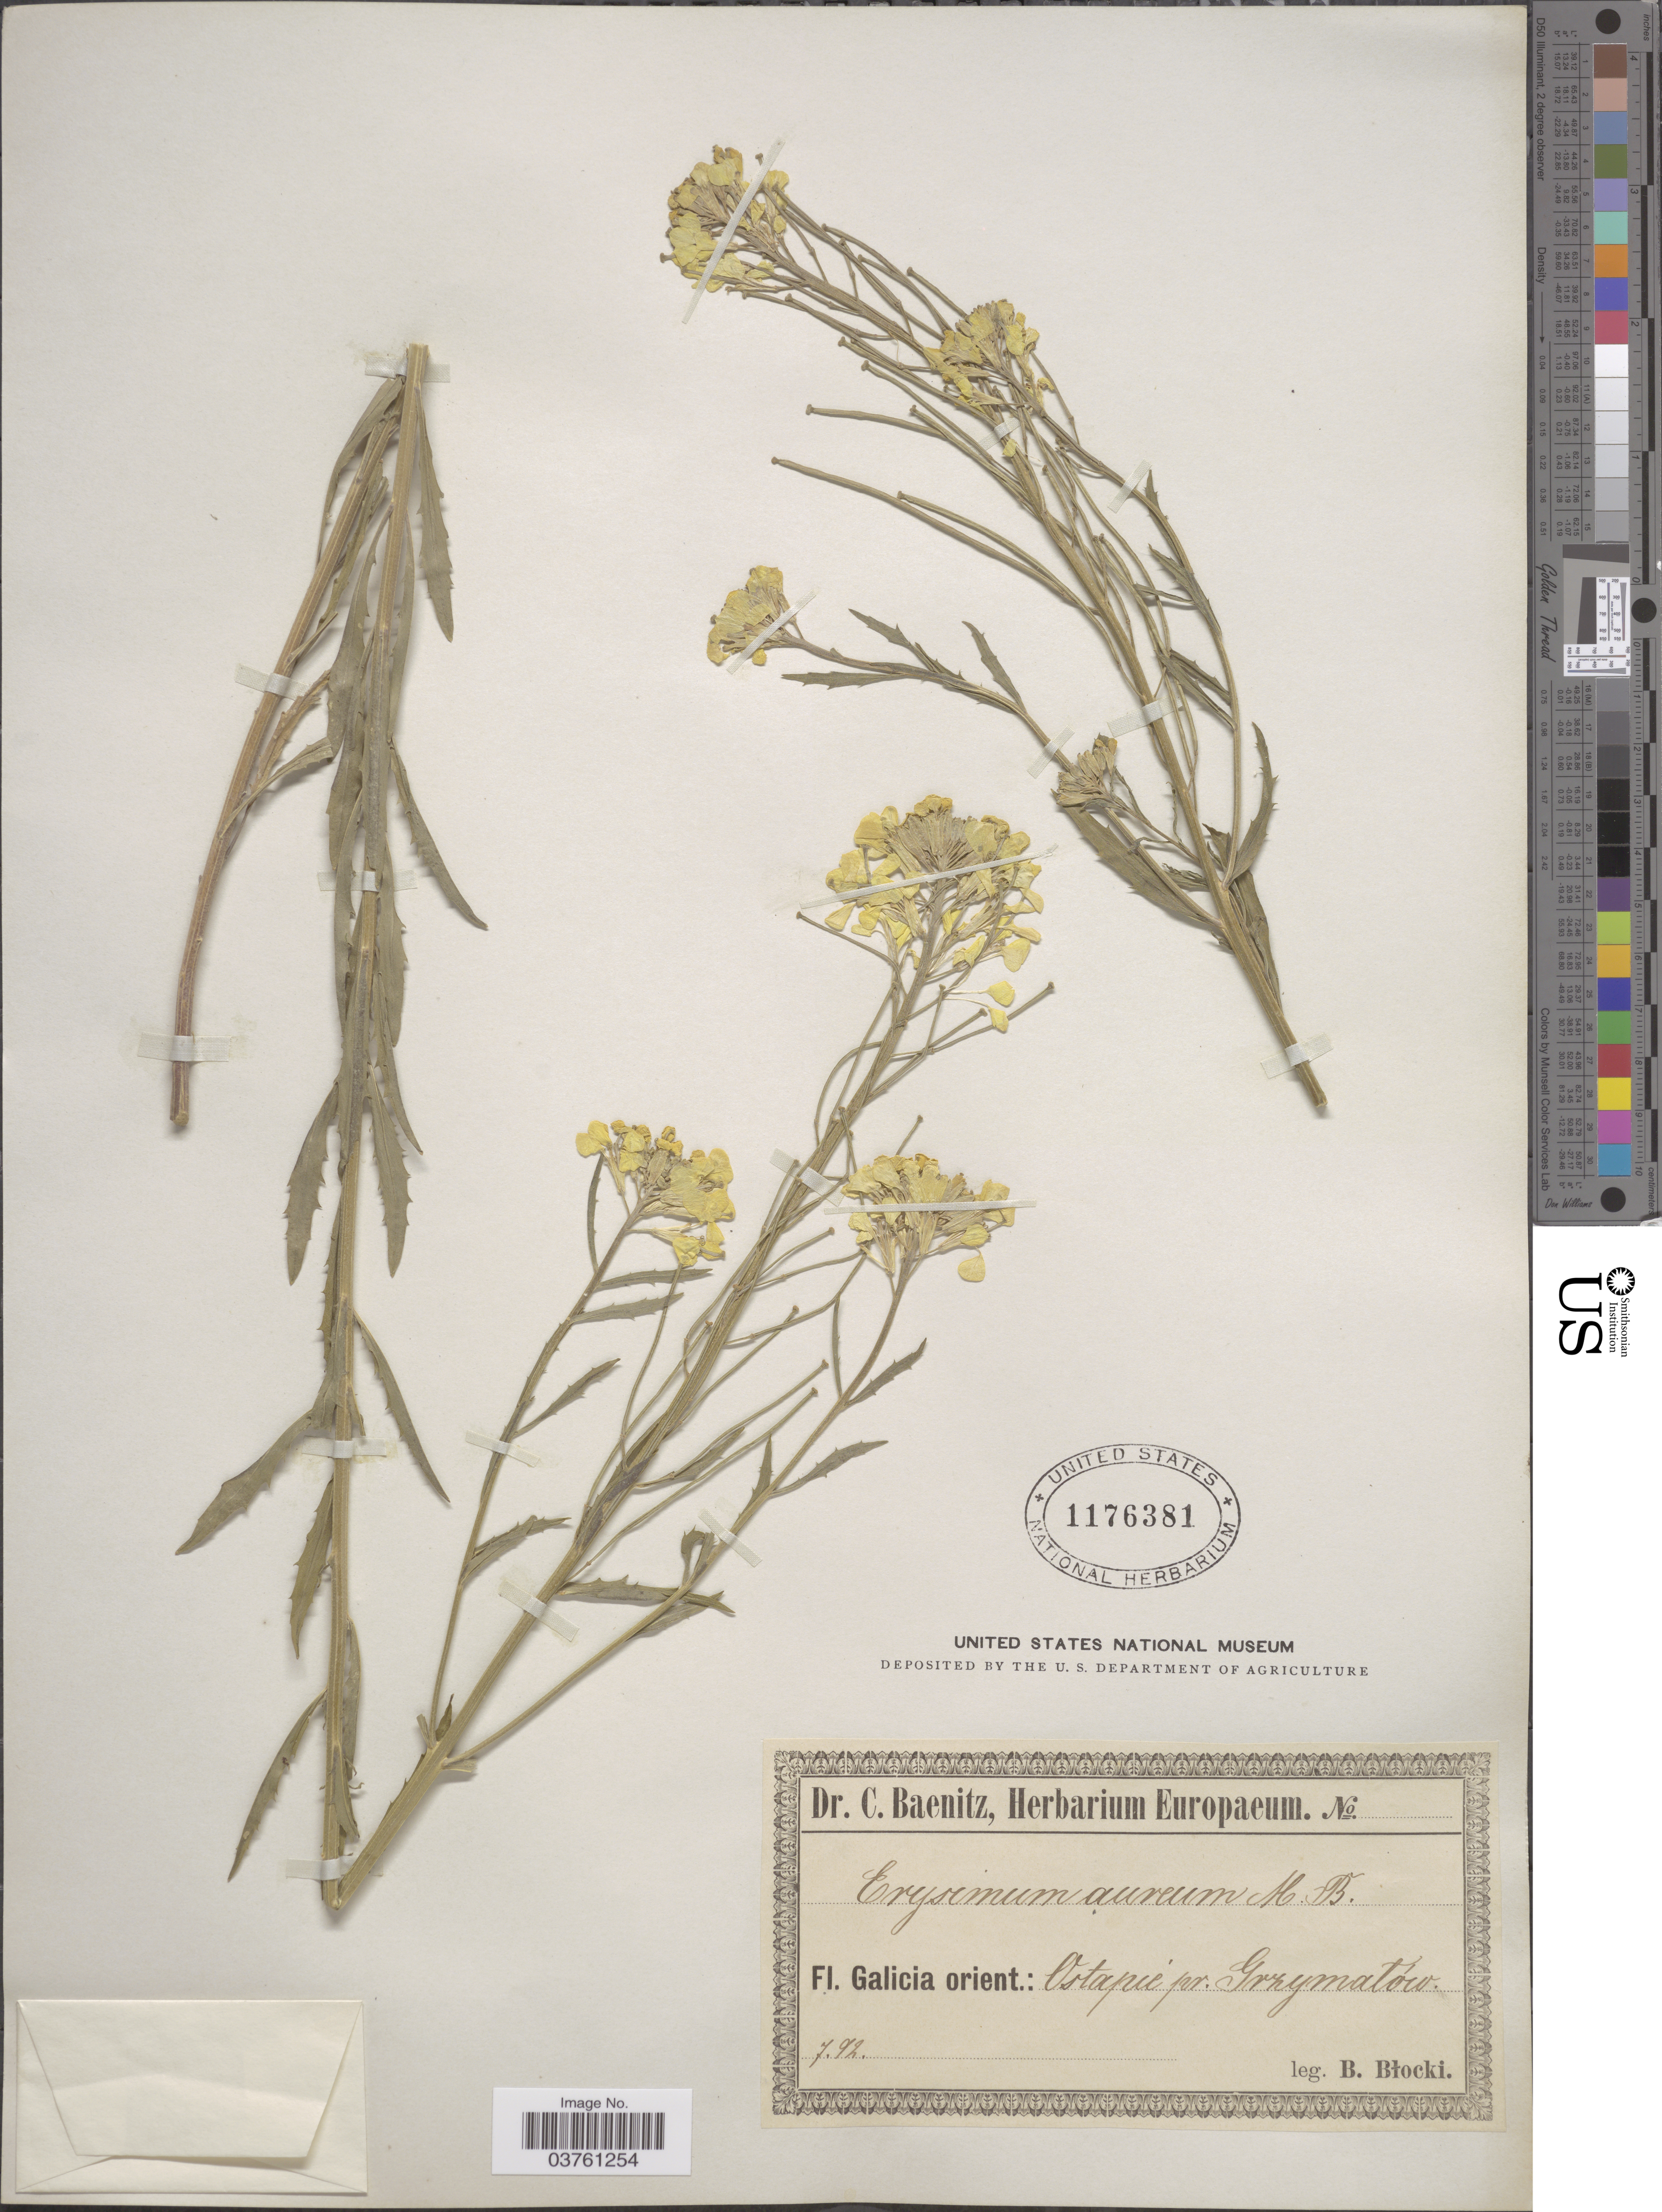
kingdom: Plantae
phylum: Tracheophyta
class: Magnoliopsida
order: Brassicales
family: Brassicaceae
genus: Erysimum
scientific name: Erysimum aureum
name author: M. Bieb.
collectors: B. Blocki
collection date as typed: Transcribed d/m/y: /7/92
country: Ukraine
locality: Galicia orient.: Ostapie pr. Grzymatów.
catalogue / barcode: US 1176381